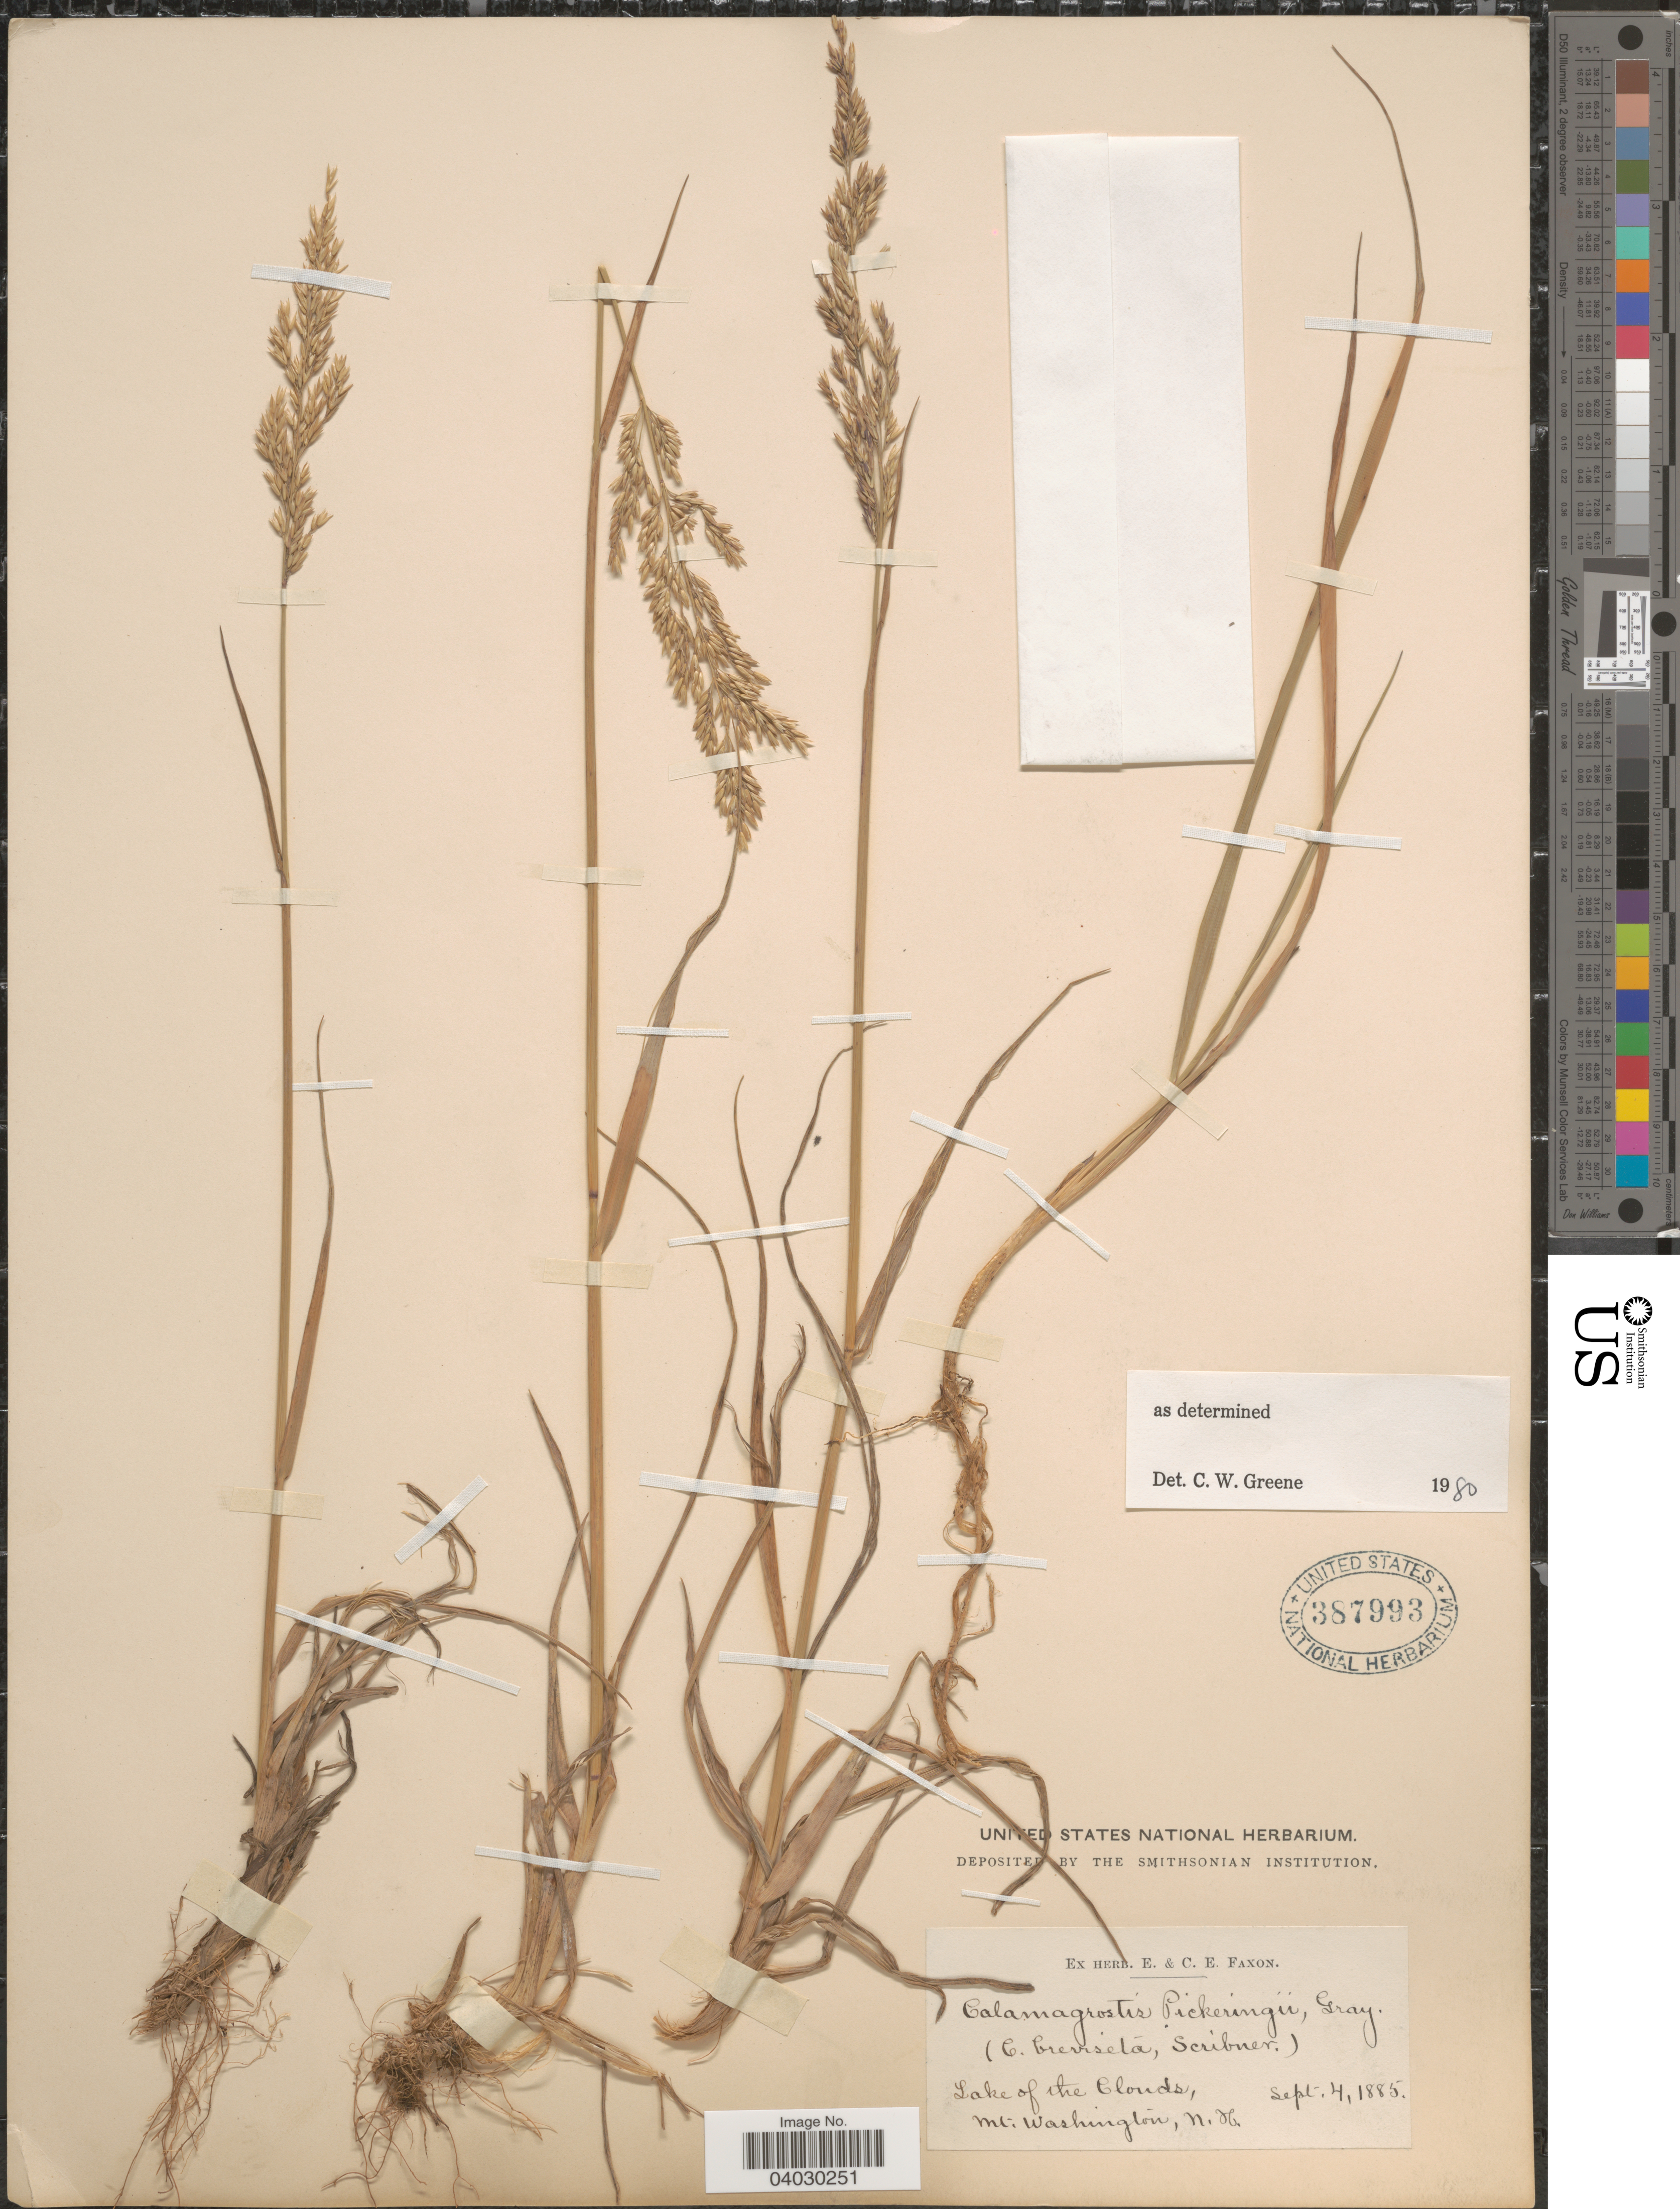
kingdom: Plantae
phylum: Tracheophyta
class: Liliopsida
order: Poales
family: Poaceae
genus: Calamagrostis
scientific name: Calamagrostis pickeringii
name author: A. Gray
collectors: ex herb. E. & C.E. Faxon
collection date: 1885-09-04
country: United States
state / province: New Hampshire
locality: Lake of the Clouds, Mt. Washington.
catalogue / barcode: US 387993